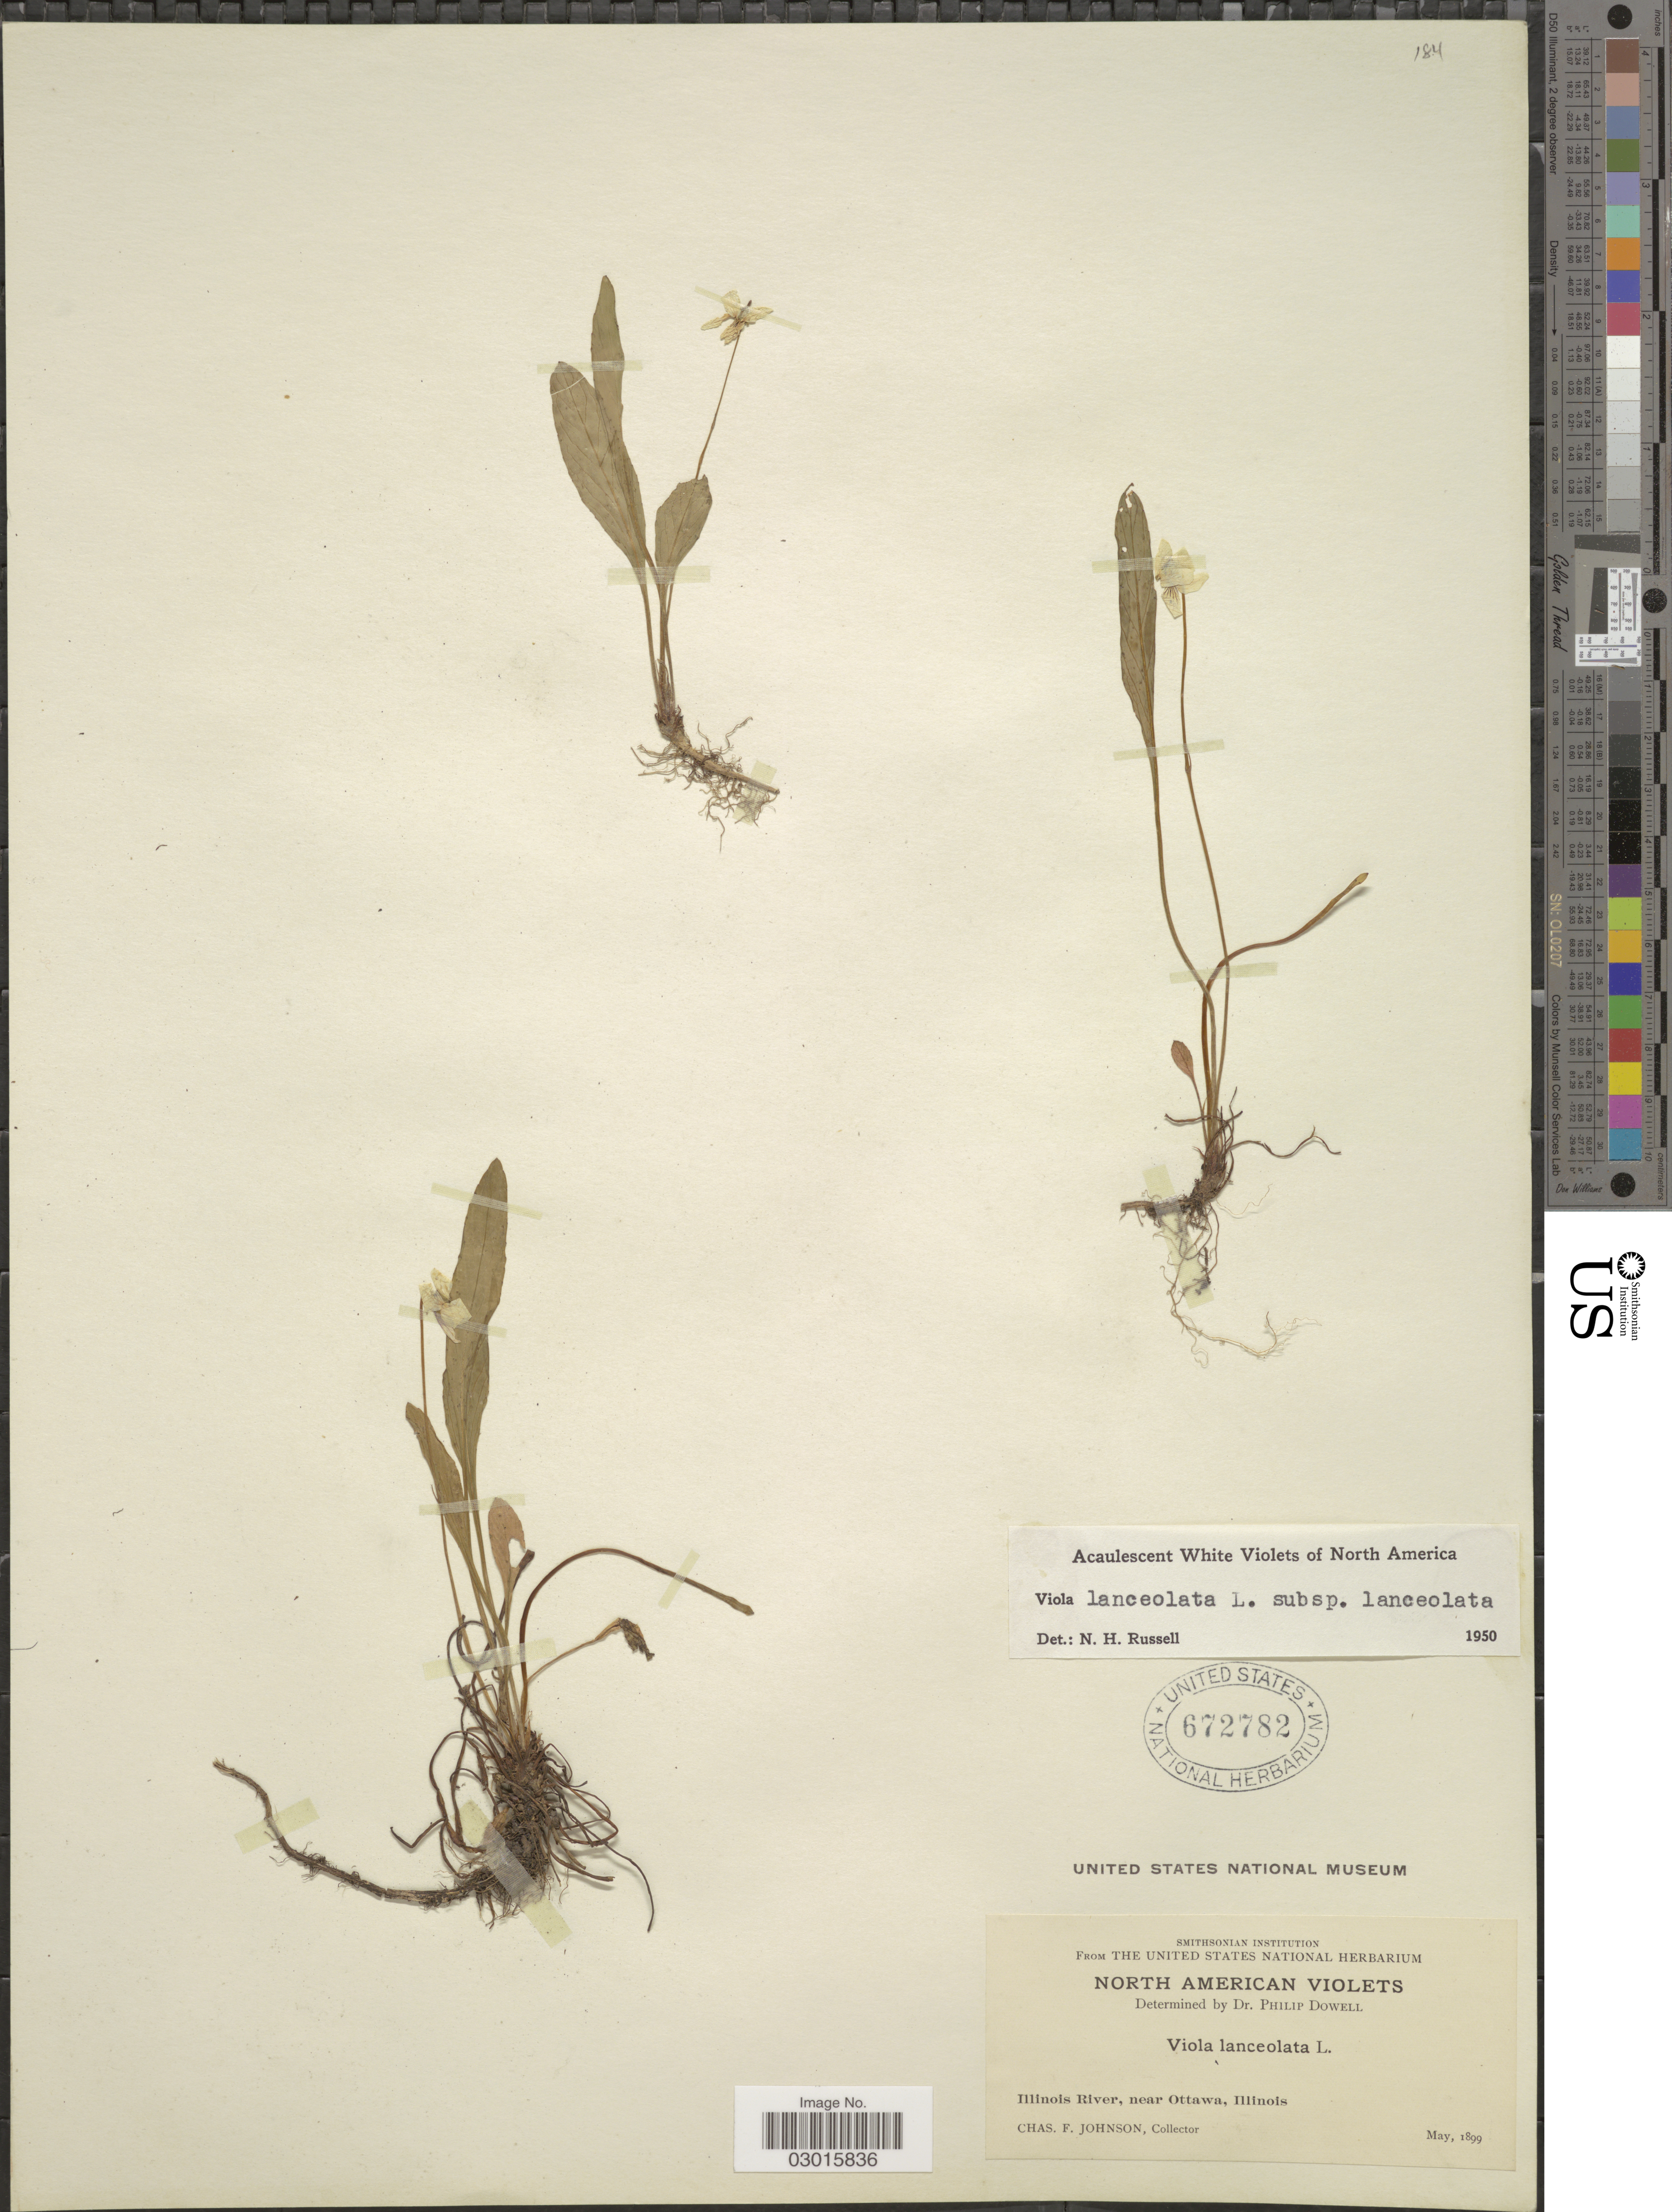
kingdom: Plantae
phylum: Tracheophyta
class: Magnoliopsida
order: Malpighiales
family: Violaceae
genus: Viola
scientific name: Viola lanceolata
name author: L.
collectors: C. F. Johnson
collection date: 1899-05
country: United States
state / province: Illinois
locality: Illinois River, near Ottawa.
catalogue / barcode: US 672782